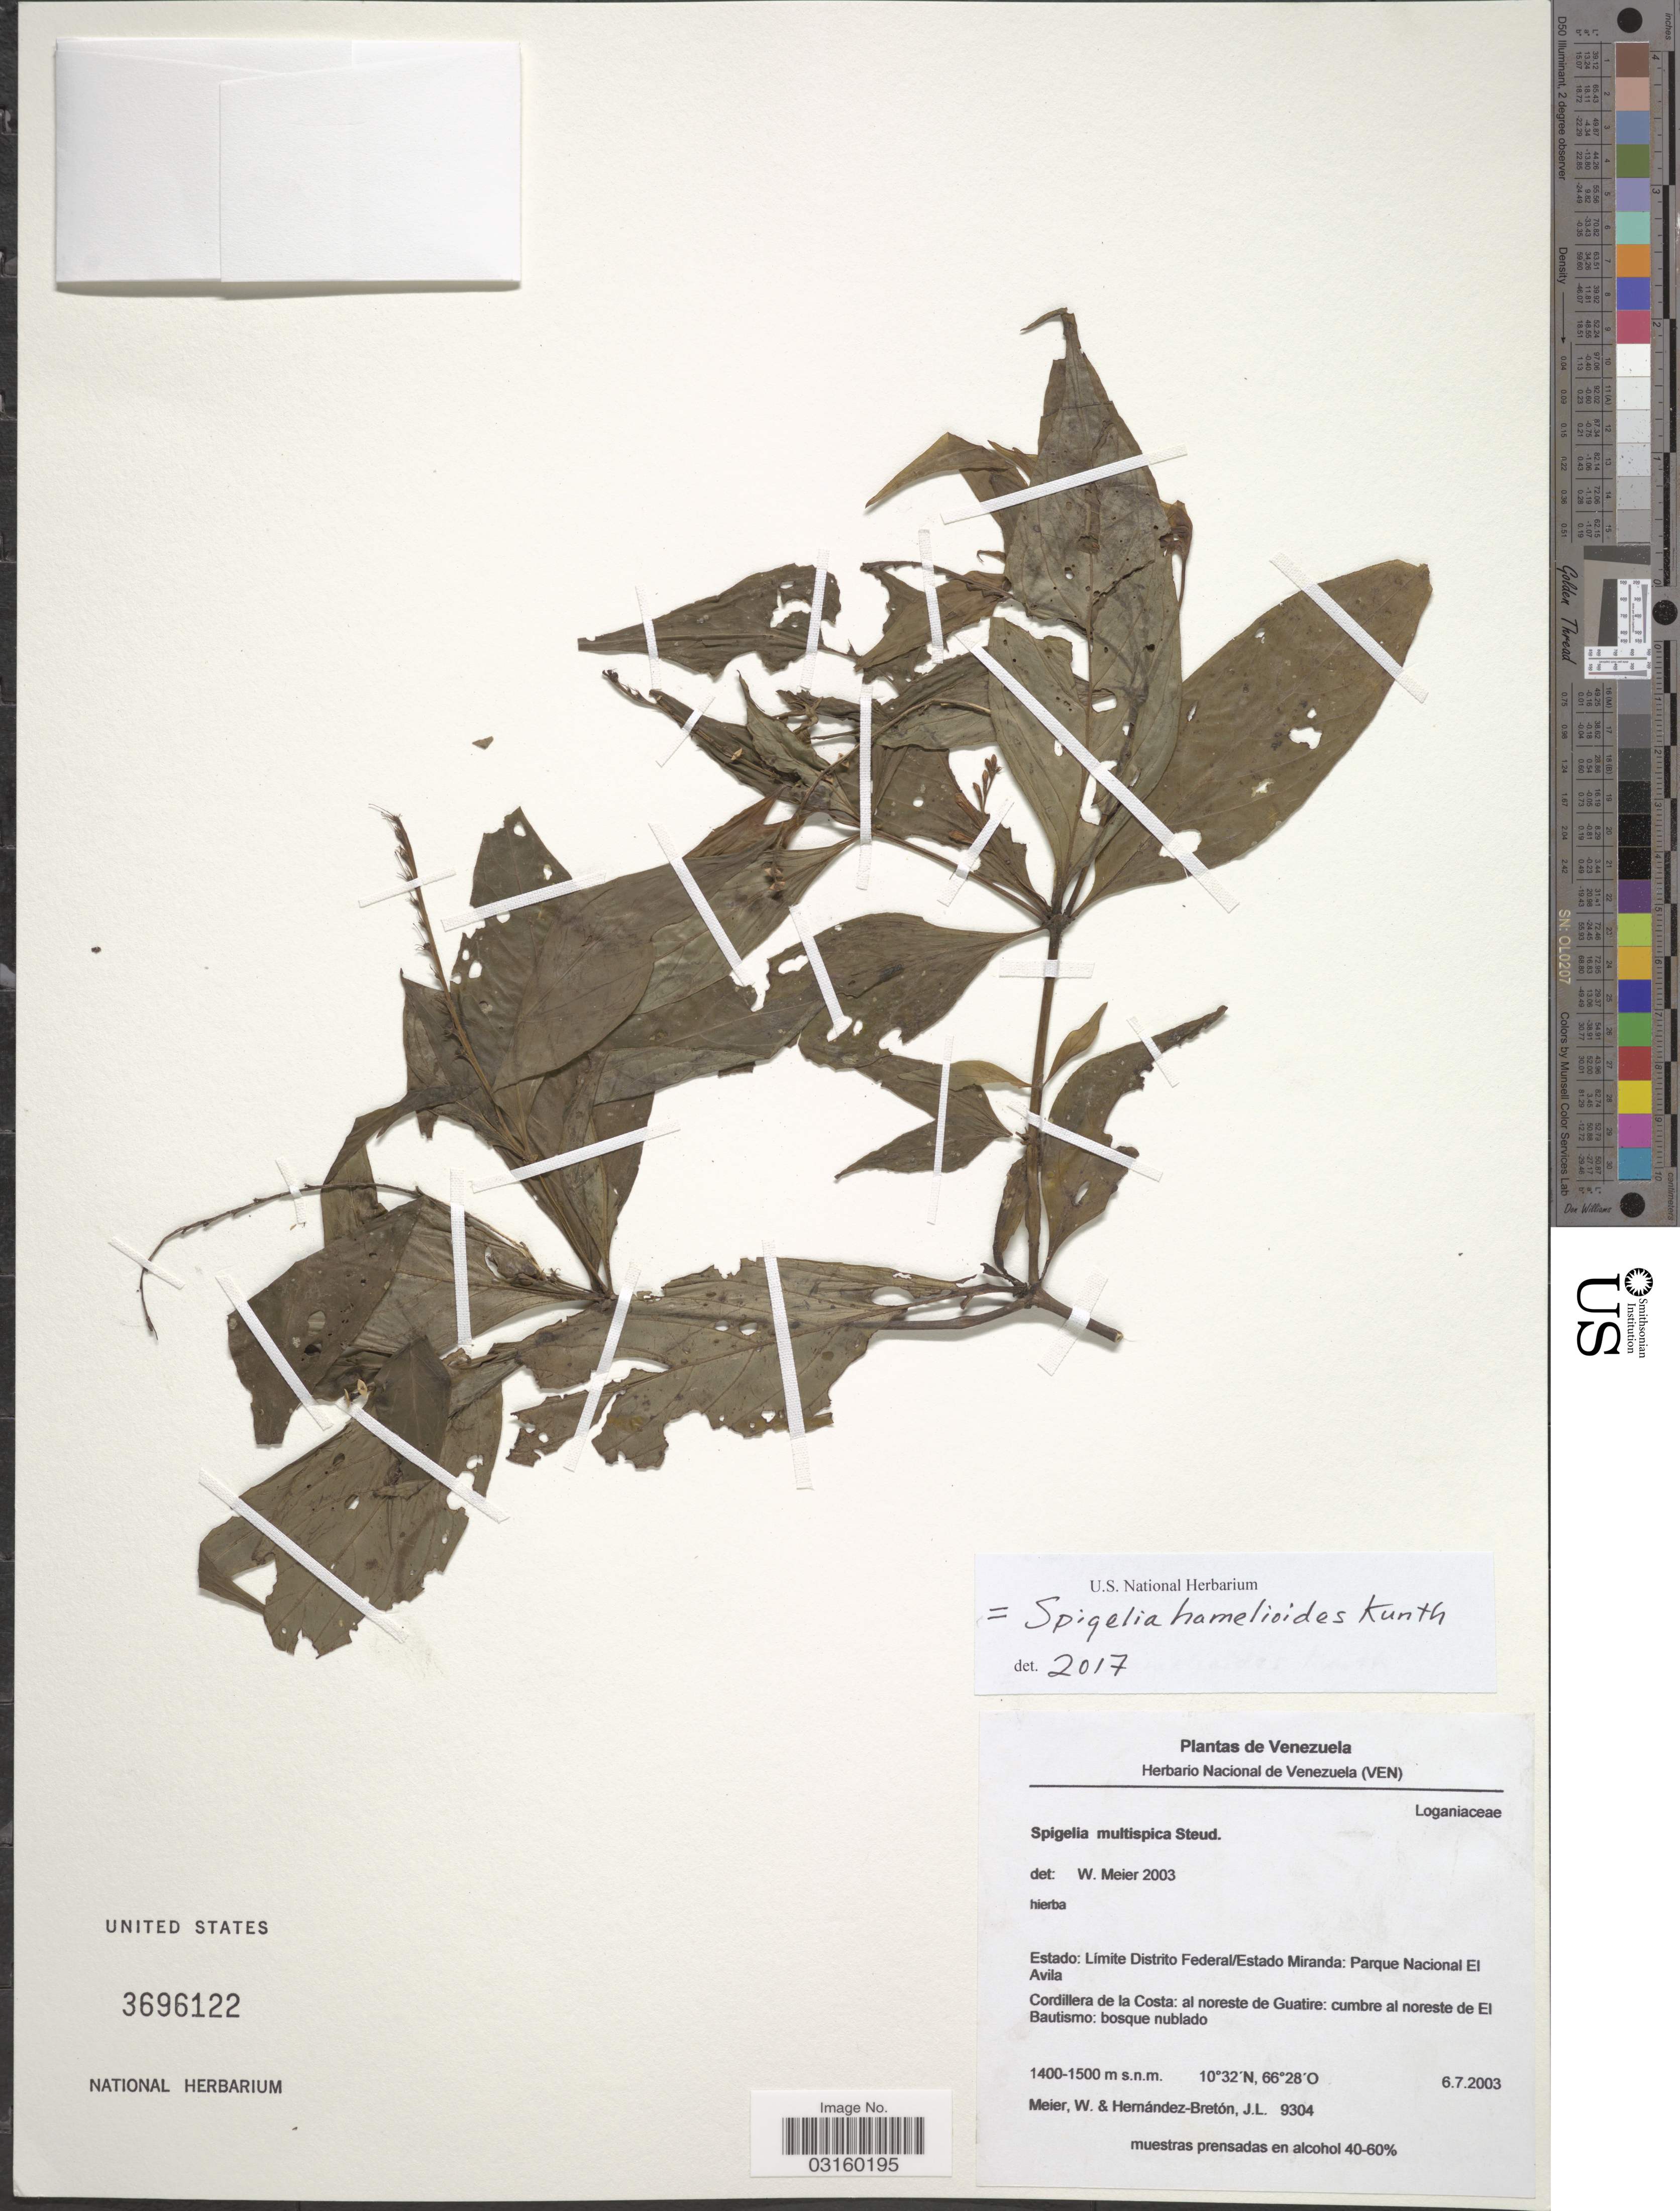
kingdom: Plantae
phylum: Tracheophyta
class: Magnoliopsida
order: Gentianales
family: Loganiaceae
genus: Spigelia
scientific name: Spigelia hamelioides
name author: Kunth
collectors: W. Meier & J. L. Hernandez-Breton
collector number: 9304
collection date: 2003-07-06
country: Venezuela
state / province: Miranda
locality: Estado: Límite Distrito Federal/Estado Miranda: Parque Nacional El Avila. Cordillera de la Costa: al noreste de Guatire: cumbre al noreste de El Bautismo: bosque nublado.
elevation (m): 1400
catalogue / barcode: US 3696122